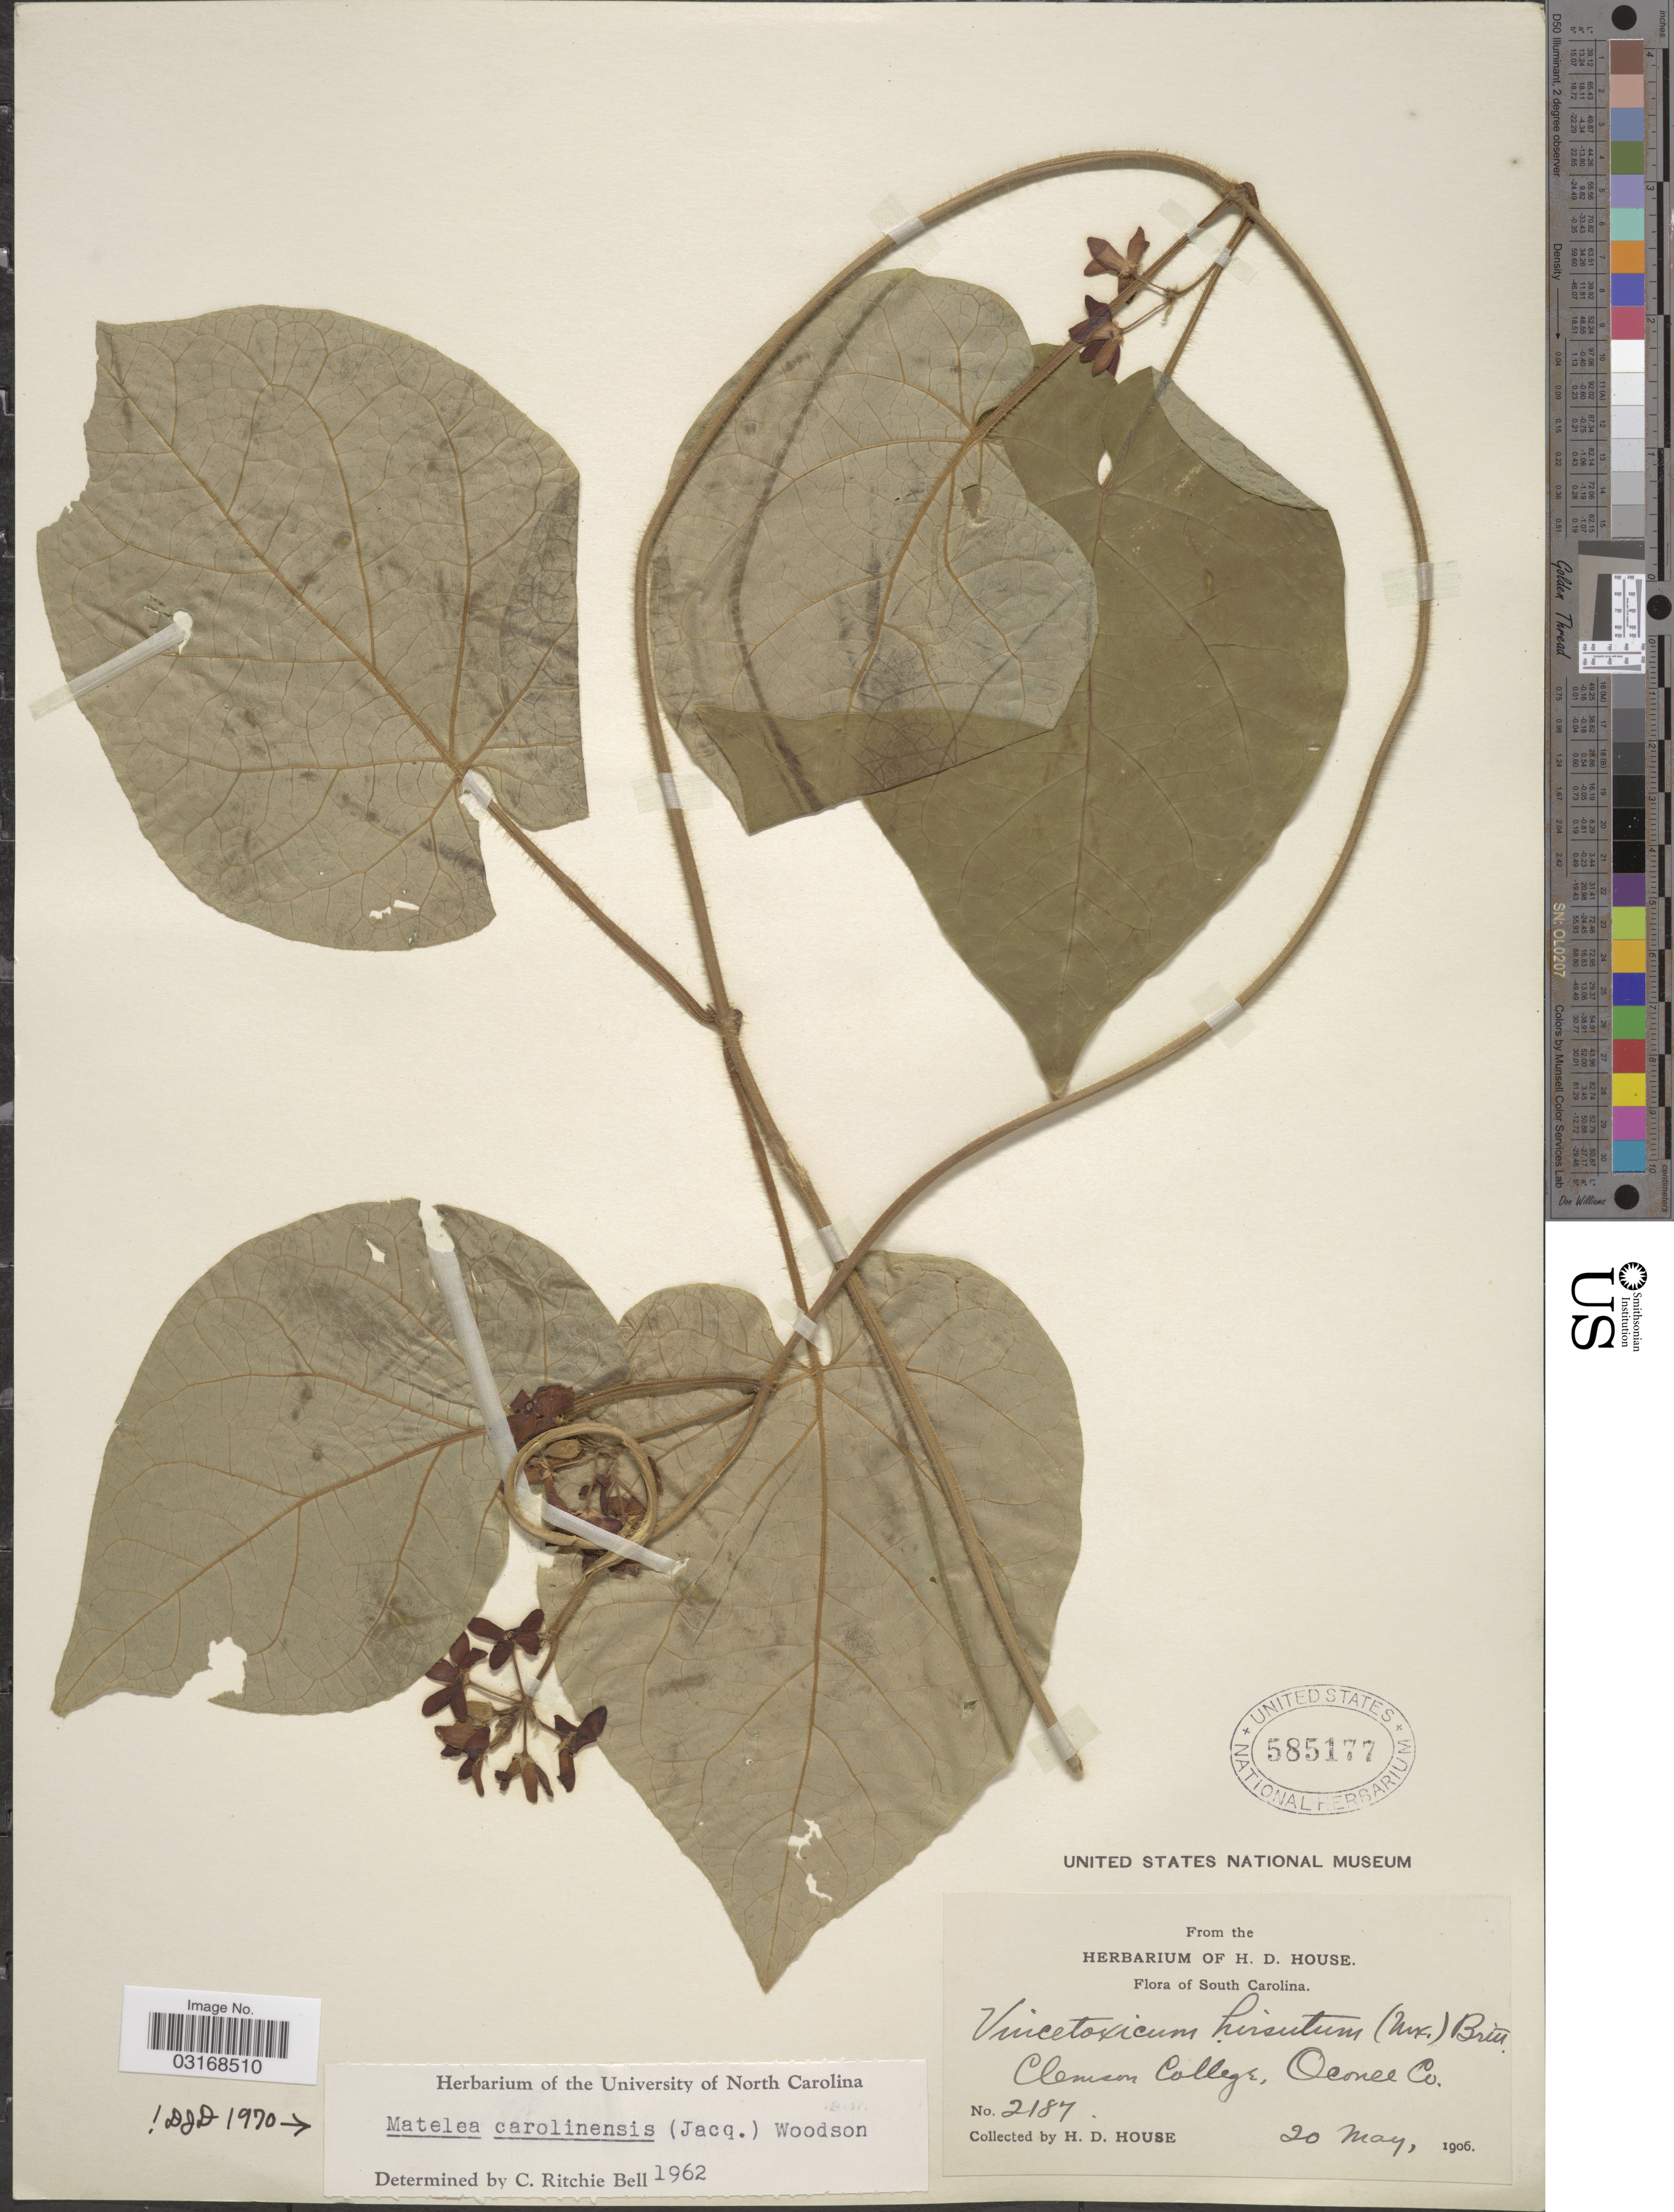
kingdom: Plantae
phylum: Tracheophyta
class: Magnoliopsida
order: Gentianales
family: Apocynaceae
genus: Matelea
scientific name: Matelea carolinensis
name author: (Jacq.) Woodson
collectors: H. D. House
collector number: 2187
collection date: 1906-05-20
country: United States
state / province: South Carolina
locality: Clemson College, Oconee Co.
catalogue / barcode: US 585177